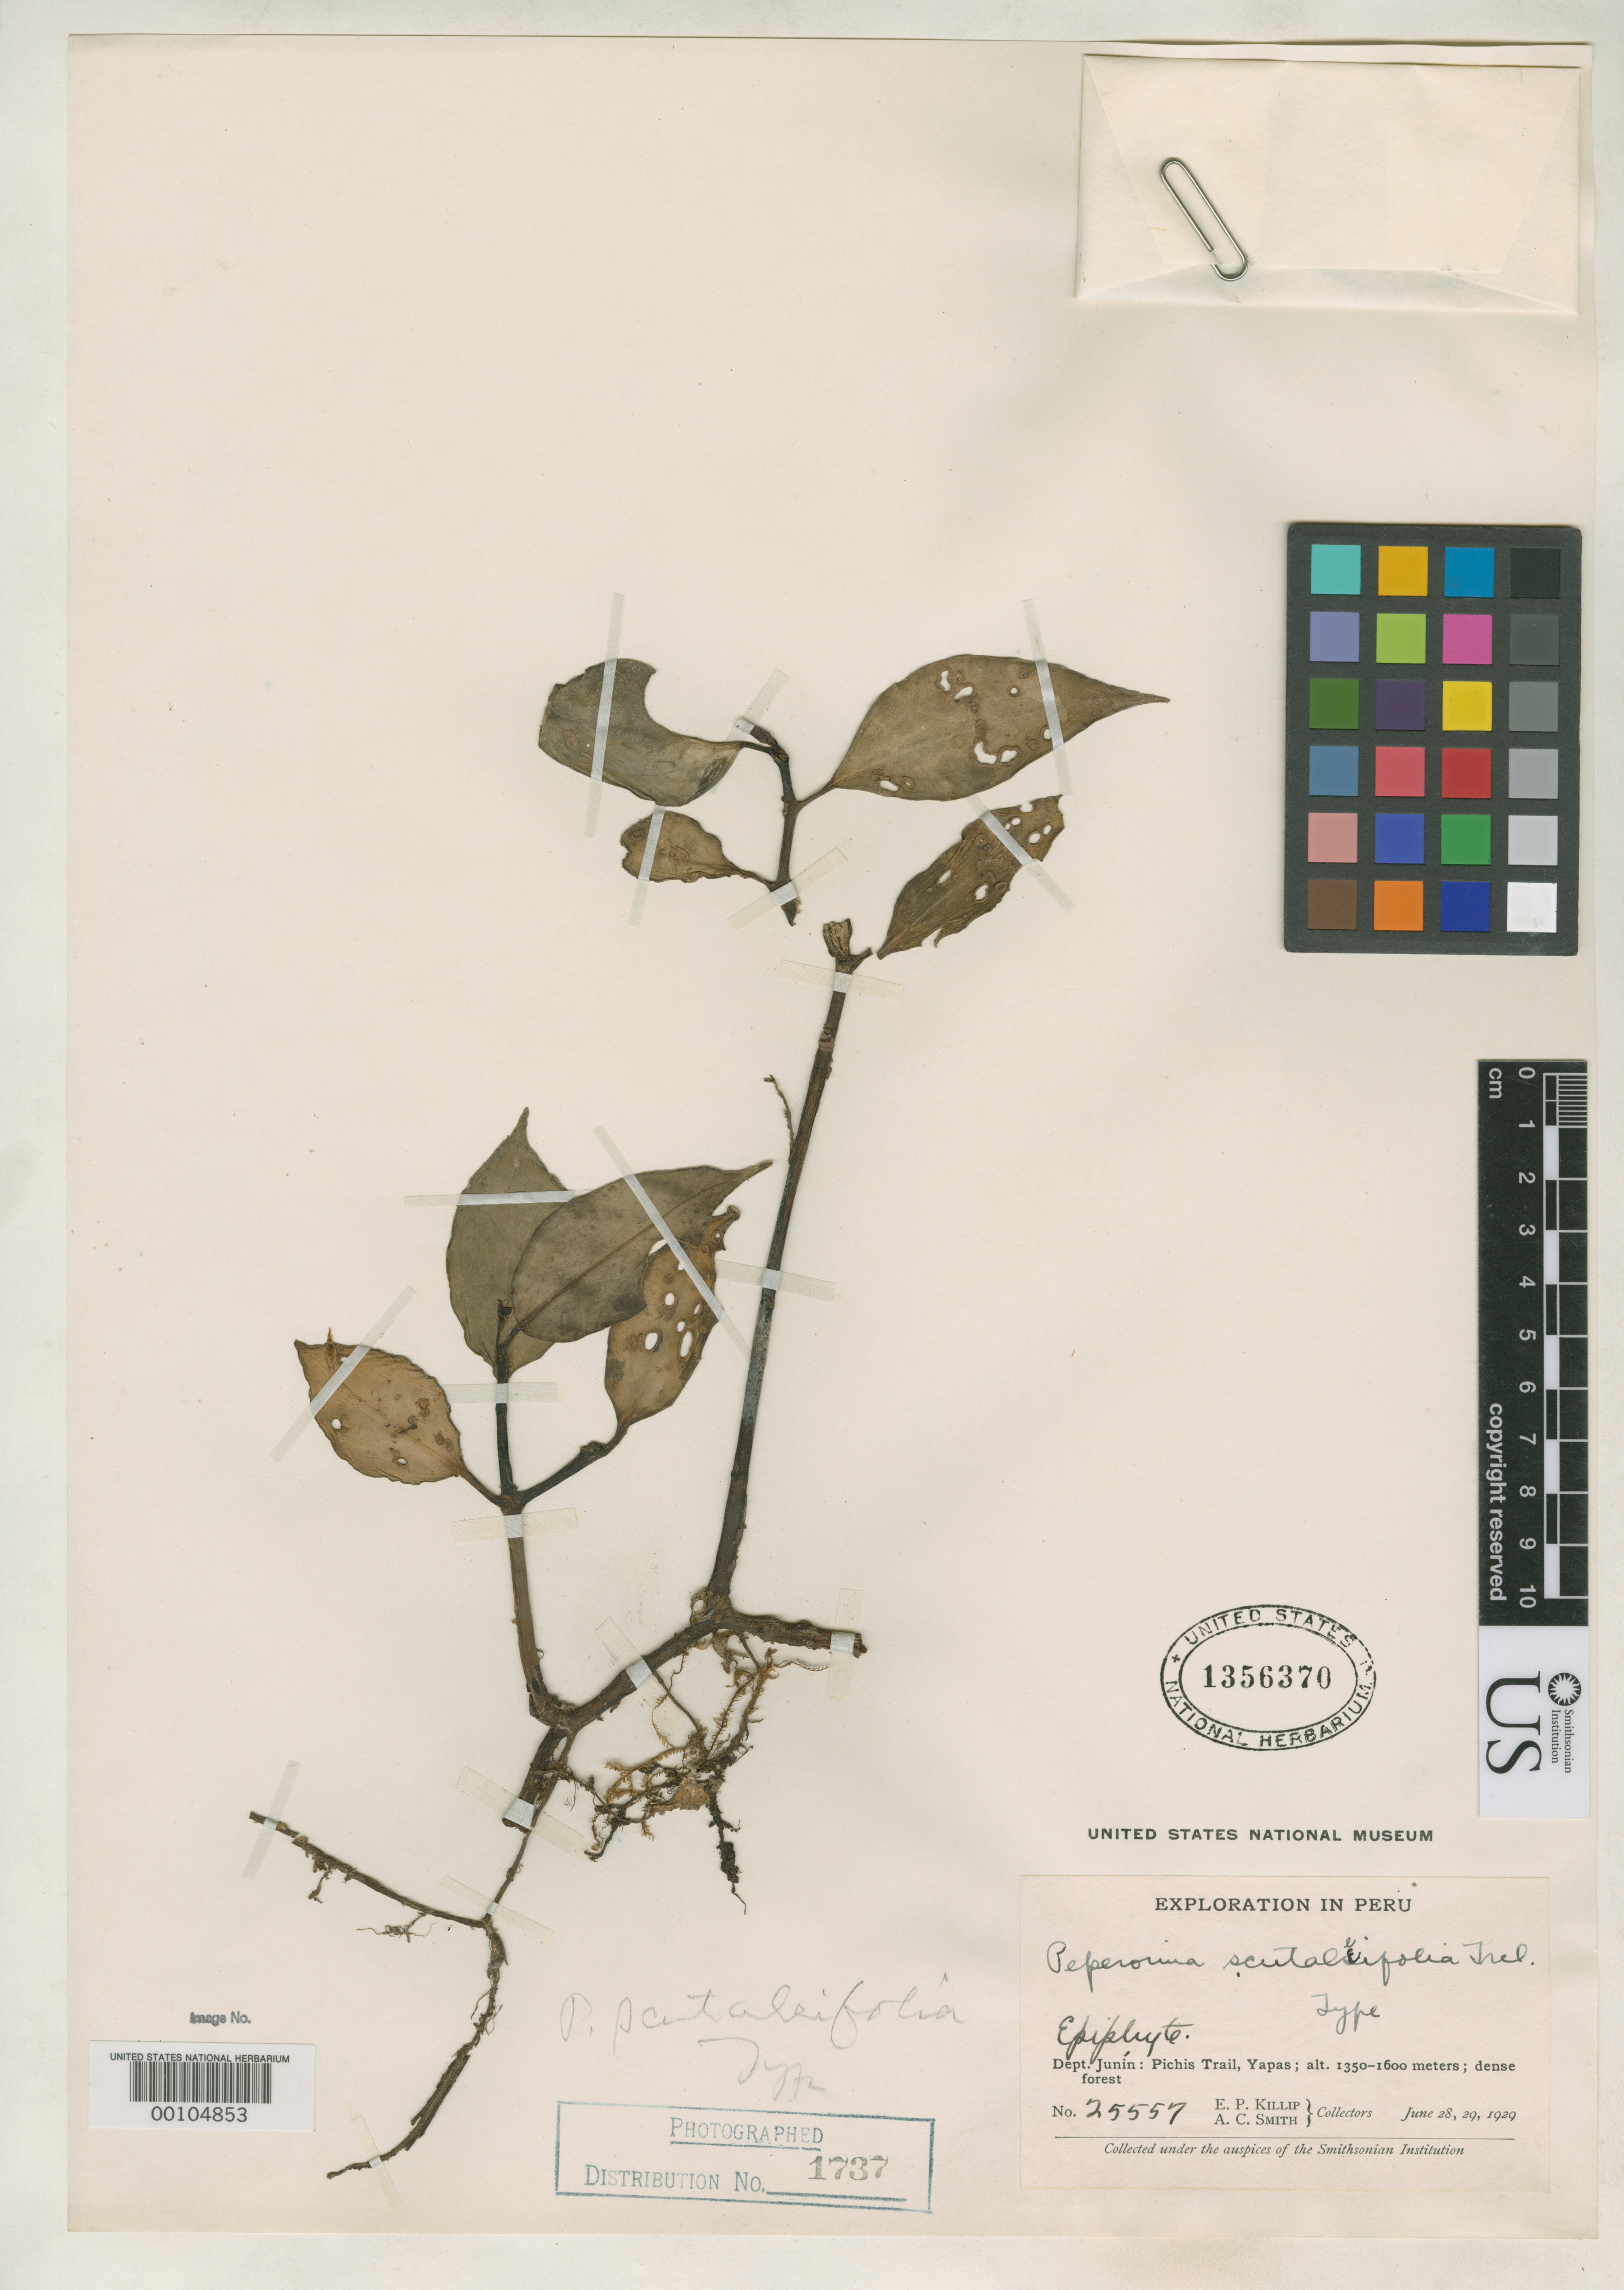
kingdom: Plantae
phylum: Tracheophyta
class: Magnoliopsida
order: Piperales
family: Piperaceae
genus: Peperomia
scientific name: Peperomia scutaleifolia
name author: Trel. in J.F. Macbr.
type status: Holotype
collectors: E. P. Killip & A. C. Smith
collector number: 25557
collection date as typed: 28 Jun 1929 to 29 Jun 1929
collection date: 1929-06-28/1929-06-29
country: Peru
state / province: Junín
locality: Pichis Trail, Yapas.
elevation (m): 1350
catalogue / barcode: US 1356370